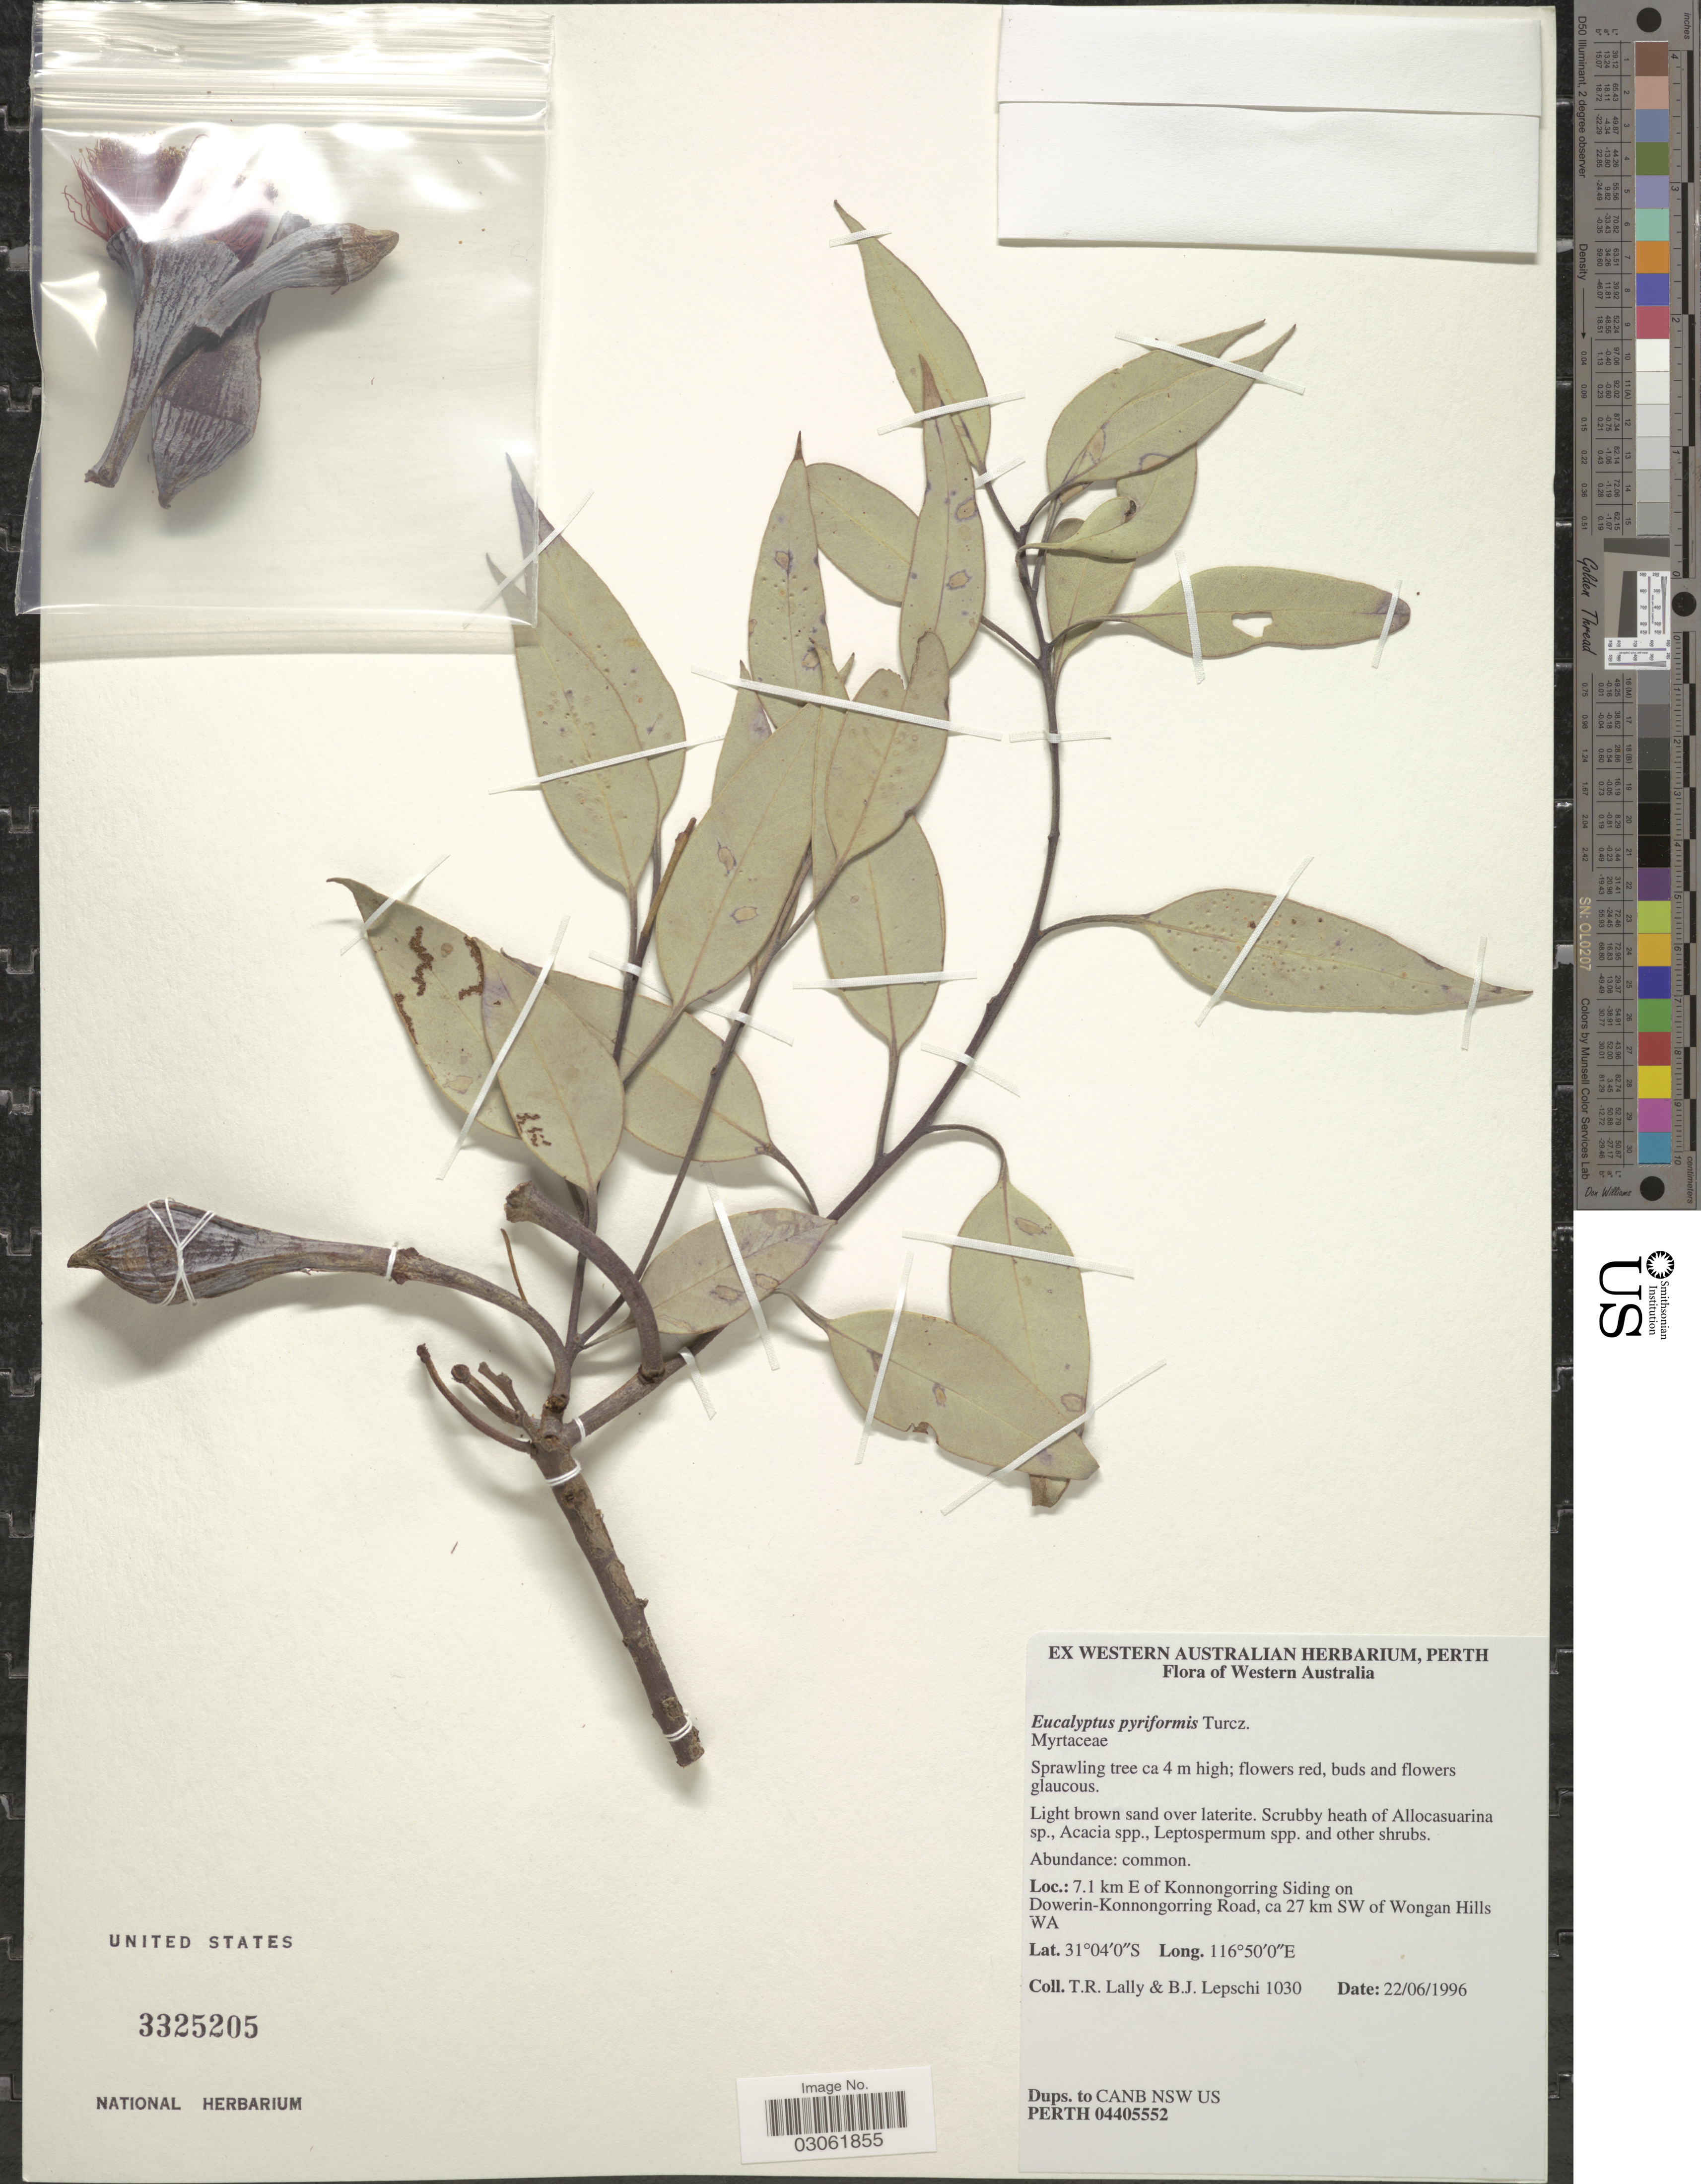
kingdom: Plantae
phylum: Tracheophyta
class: Magnoliopsida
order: Myrtales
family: Myrtaceae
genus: Eucalyptus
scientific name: Eucalyptus pyriformis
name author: Turcz.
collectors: T. R. Lally & B. Lepschi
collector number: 1030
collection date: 1996-06-22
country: Australia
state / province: Western Australia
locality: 7.1 km E of Konnongorring Siding on Dowerin-Konnongorring Road, ca 27 km SW of Wongan Hills.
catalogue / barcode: US 3325205